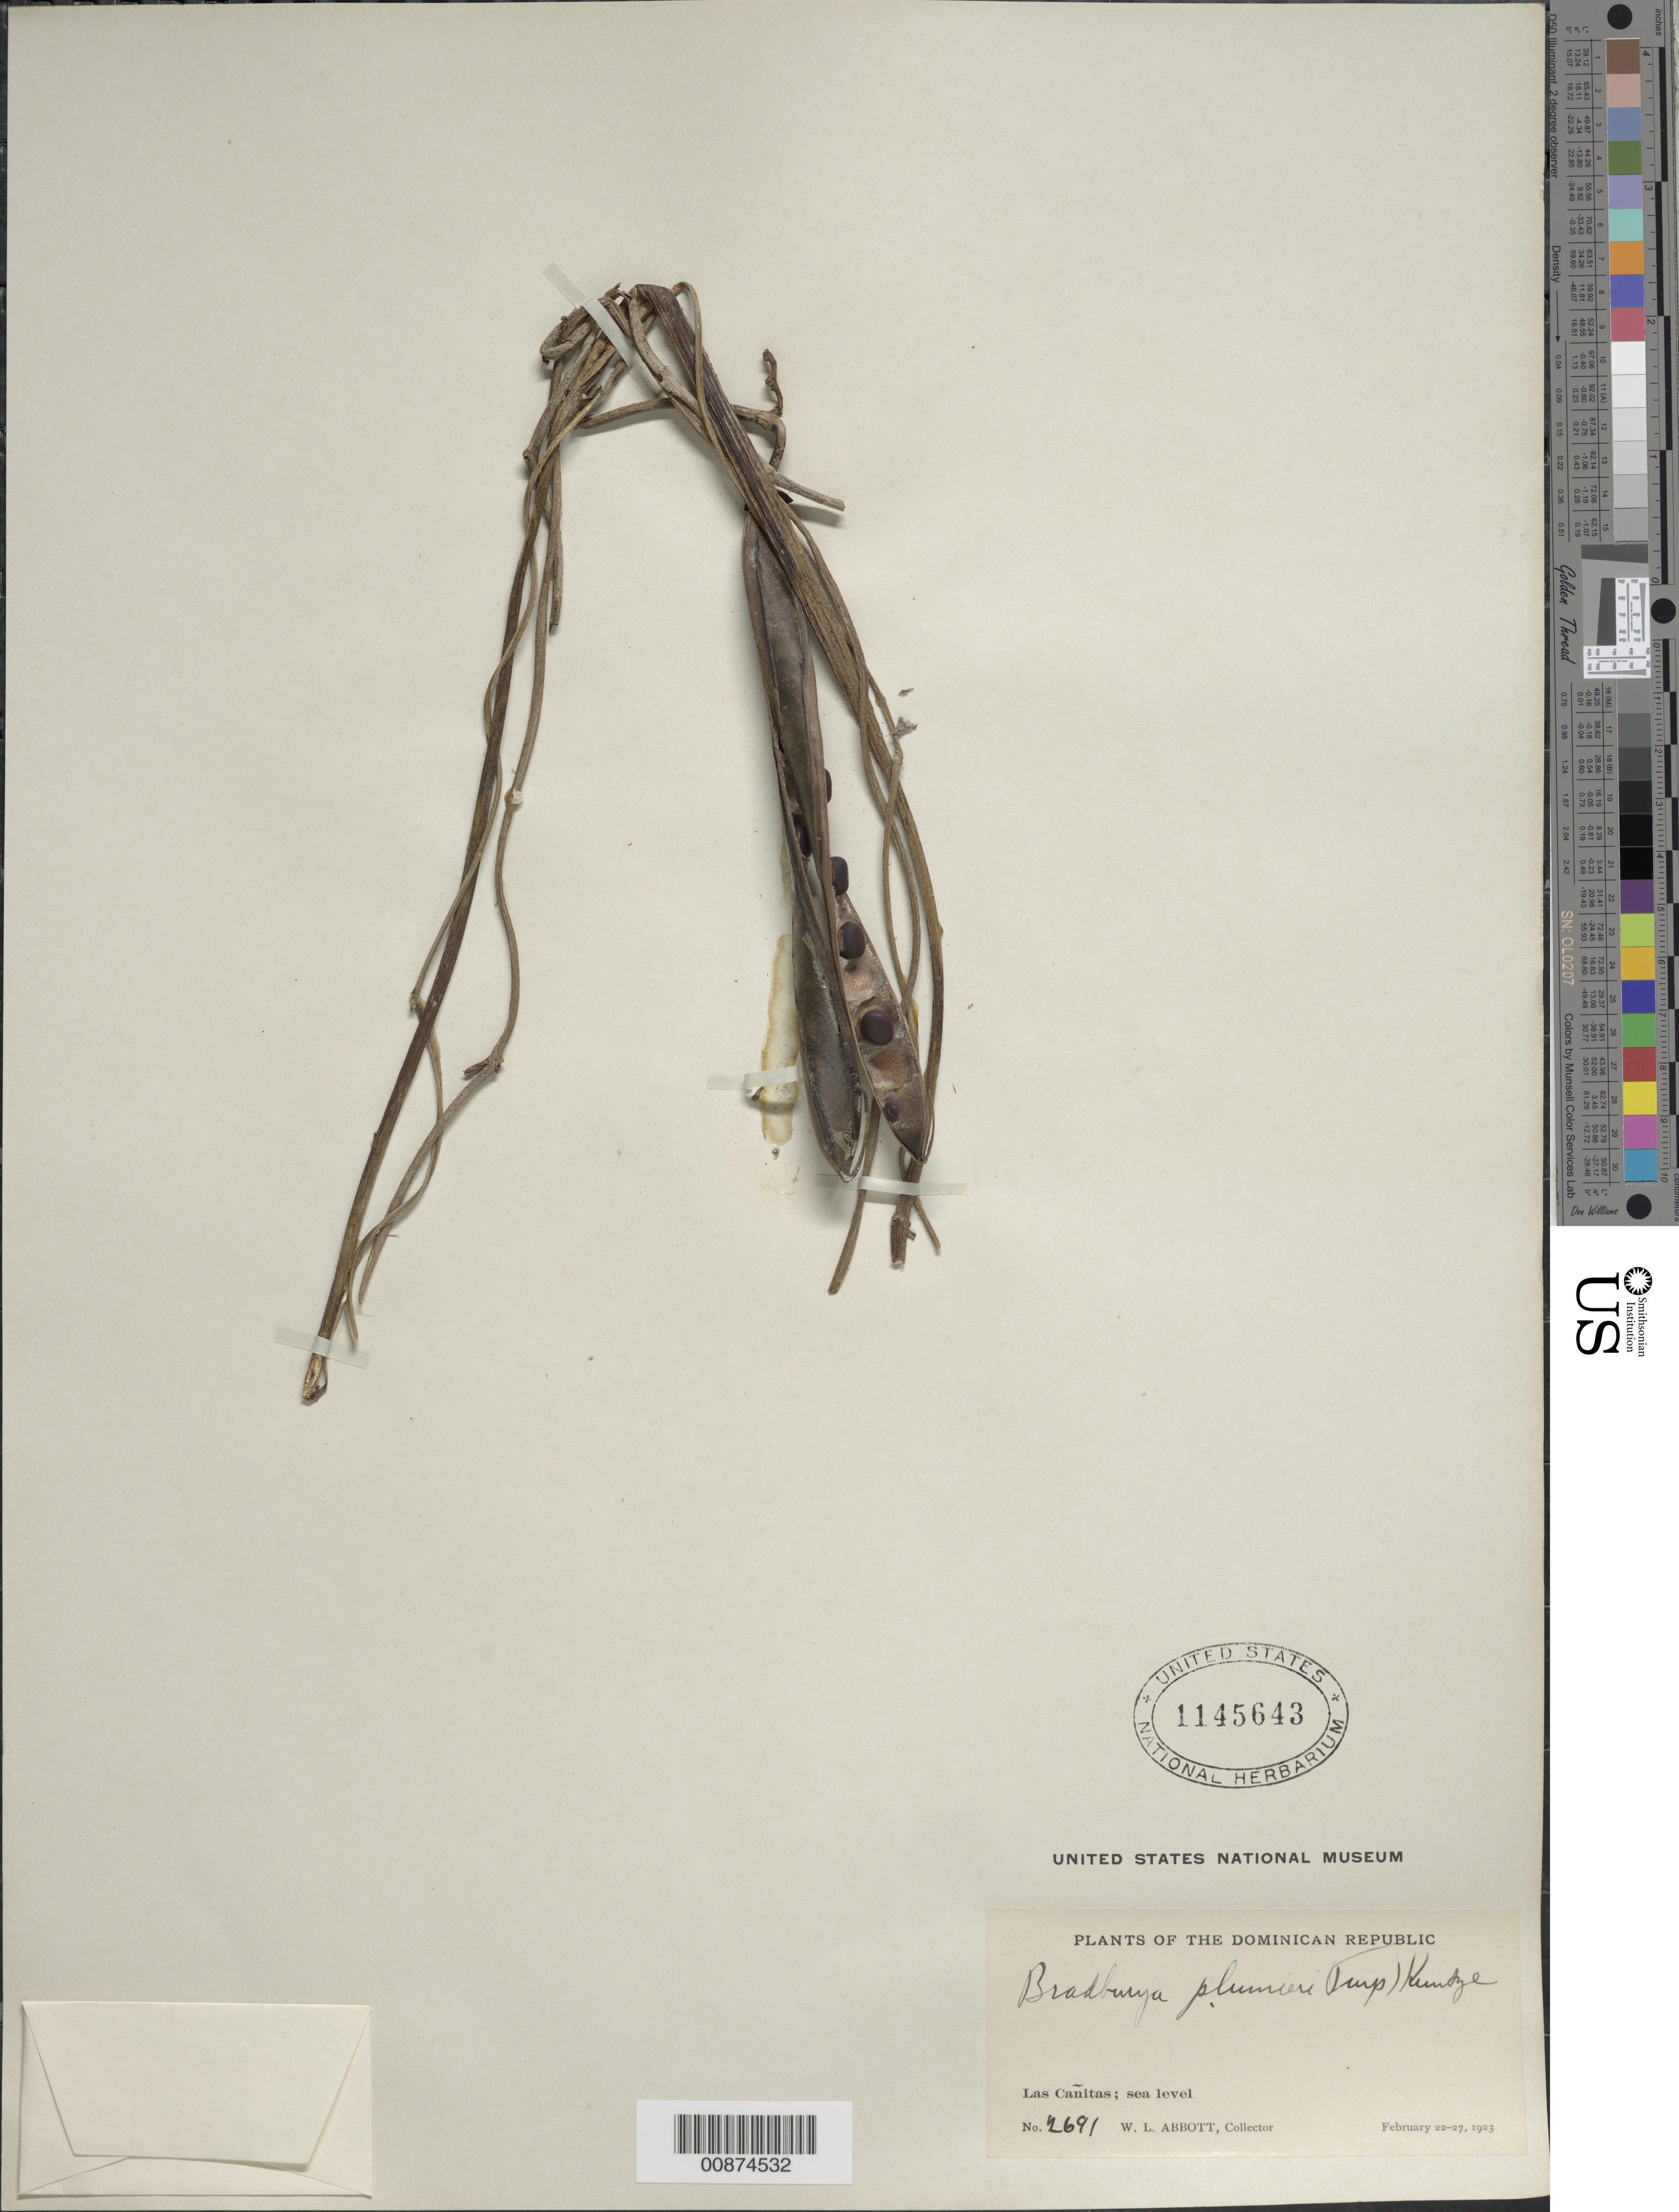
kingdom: Plantae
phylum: Tracheophyta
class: Magnoliopsida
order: Fabales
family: Fabaceae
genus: Centrosema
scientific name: Centrosema plumieri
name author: (Turpin ex Pers.) Benth.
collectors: W. L. Abbott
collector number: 2691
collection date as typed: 22 Feb 1923 to 27 Feb 1923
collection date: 1923-02-22/1923-02-27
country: Dominican Republic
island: Hispaniola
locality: Las Cañitas.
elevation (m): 0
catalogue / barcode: US 1145643